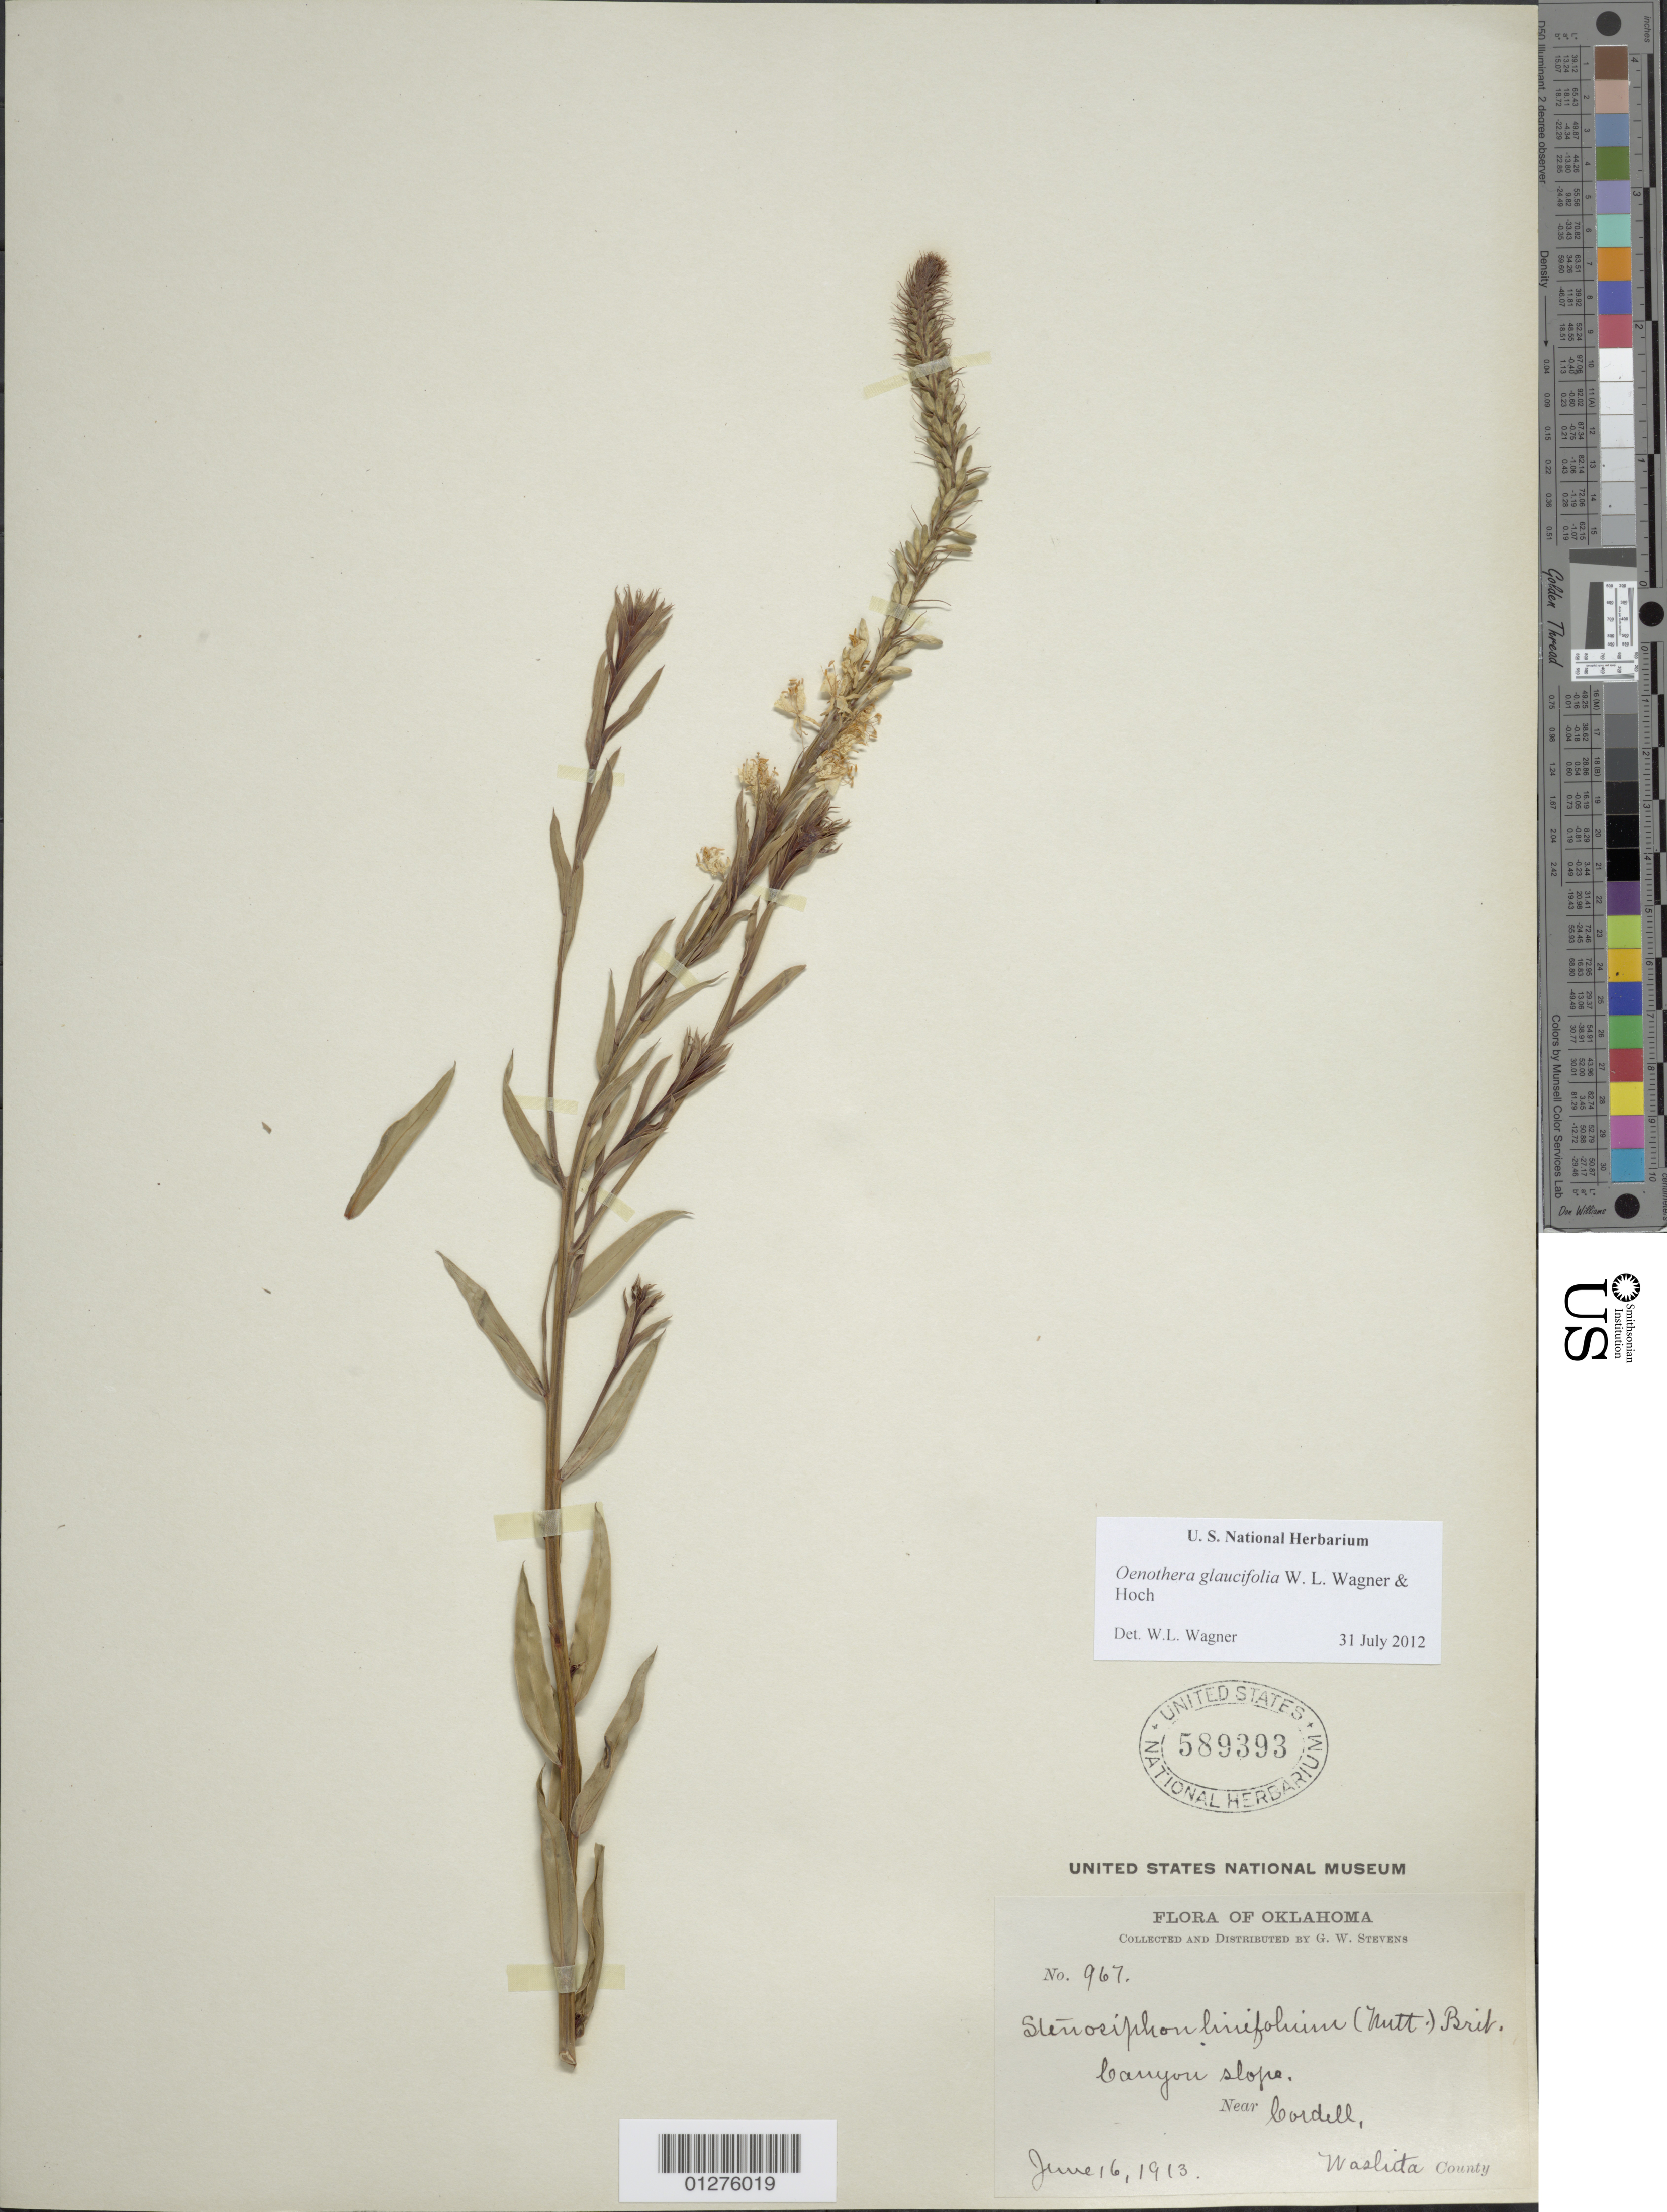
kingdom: Plantae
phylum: Tracheophyta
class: Magnoliopsida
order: Myrtales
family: Onagraceae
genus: Oenothera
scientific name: Oenothera glaucifolia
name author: W.L. Wagner & Hoch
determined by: Wagner, W. L., (BOT), Smithsonian Institution - National Museum of Natural History (UNITED STATES)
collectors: G. W. Stevens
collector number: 967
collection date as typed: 16 Jun 1913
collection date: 1913-06-16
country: United States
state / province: Oklahoma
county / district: Washita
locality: Near Cordell.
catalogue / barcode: US 589393